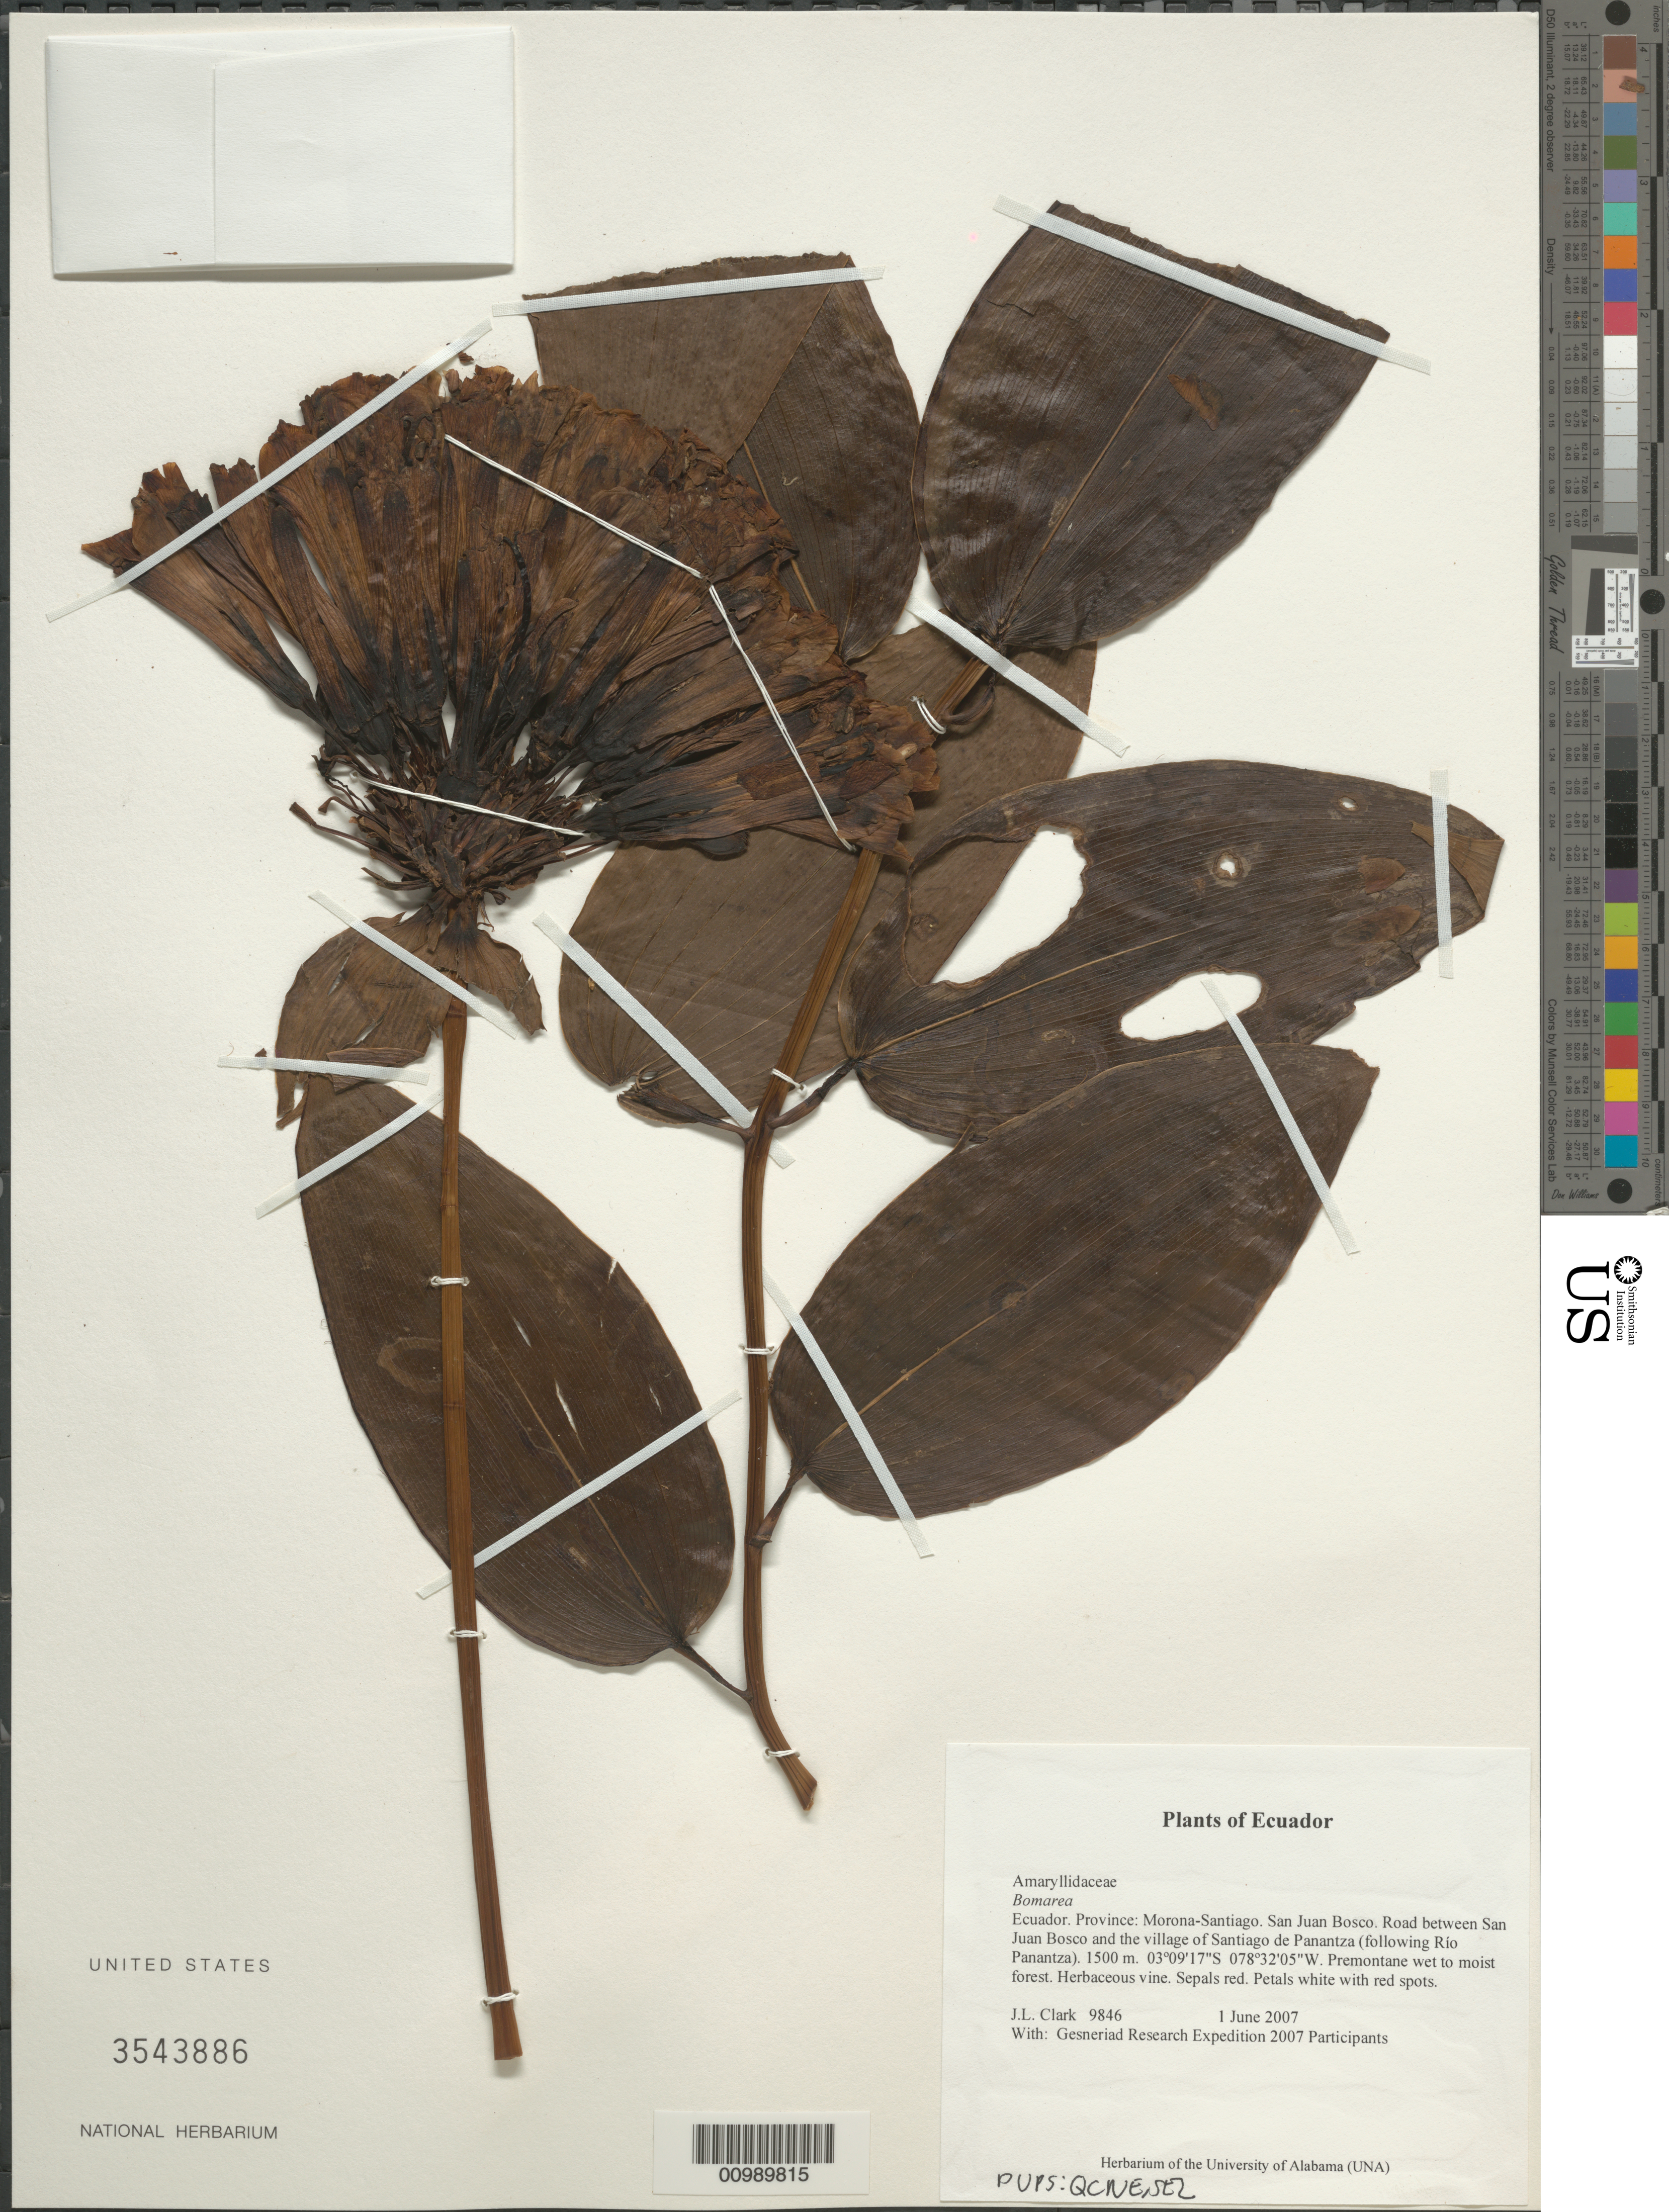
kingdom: Plantae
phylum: Tracheophyta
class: Liliopsida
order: Liliales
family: Alstroemeriaceae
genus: Bomarea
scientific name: Bomarea sp.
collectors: J. L. Clark & Gesneriad Research Foundation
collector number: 9846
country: Ecuador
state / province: Morona-Santiago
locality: San Juan Bosco, road between San Juan Bosco and the village of Santiago do Panantza, following Rip Panantza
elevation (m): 1500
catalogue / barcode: US 3543886